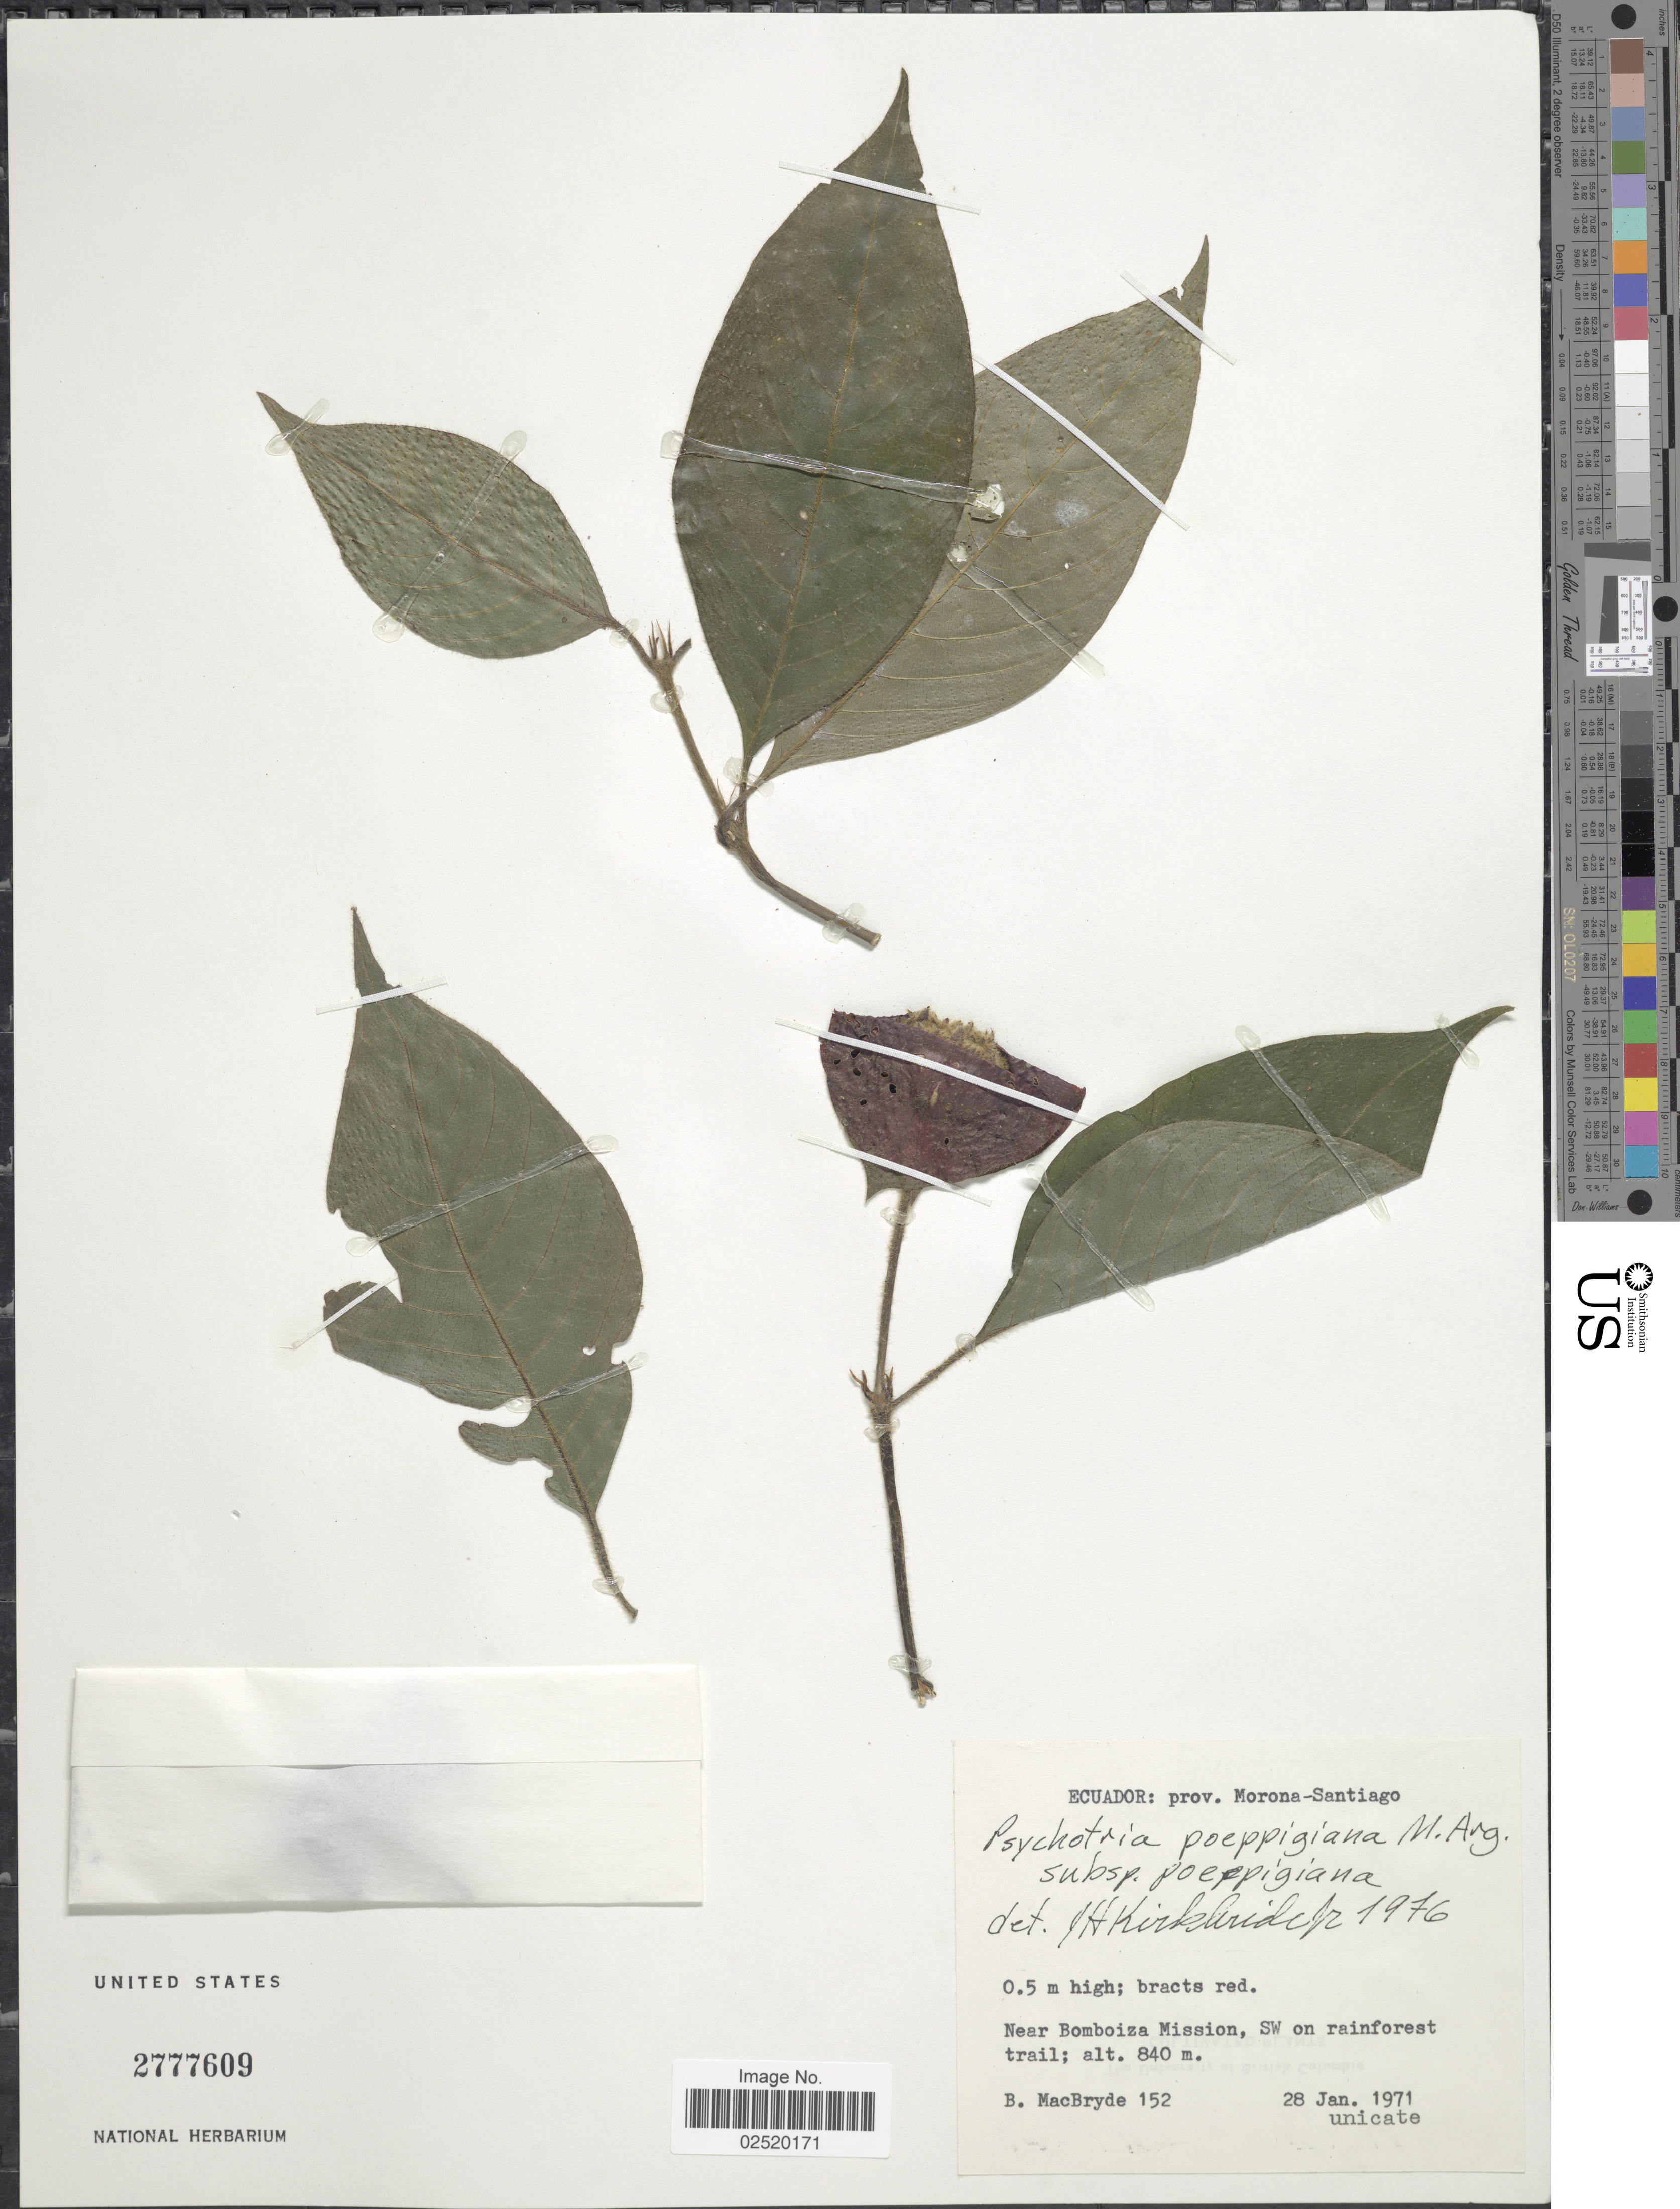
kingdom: Plantae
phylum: Tracheophyta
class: Magnoliopsida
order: Gentianales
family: Rubiaceae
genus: Psychotria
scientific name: Psychotria poeppigiana subsp. poeppigiana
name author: Müll. Arg.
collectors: B. MacBryde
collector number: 152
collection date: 1971-01-28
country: Ecuador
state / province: Morona-Santiago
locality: Prov. Morona-Santiago, Near Bomboiza Mission, SW on rainforest trail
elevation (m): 840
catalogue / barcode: US 2777609